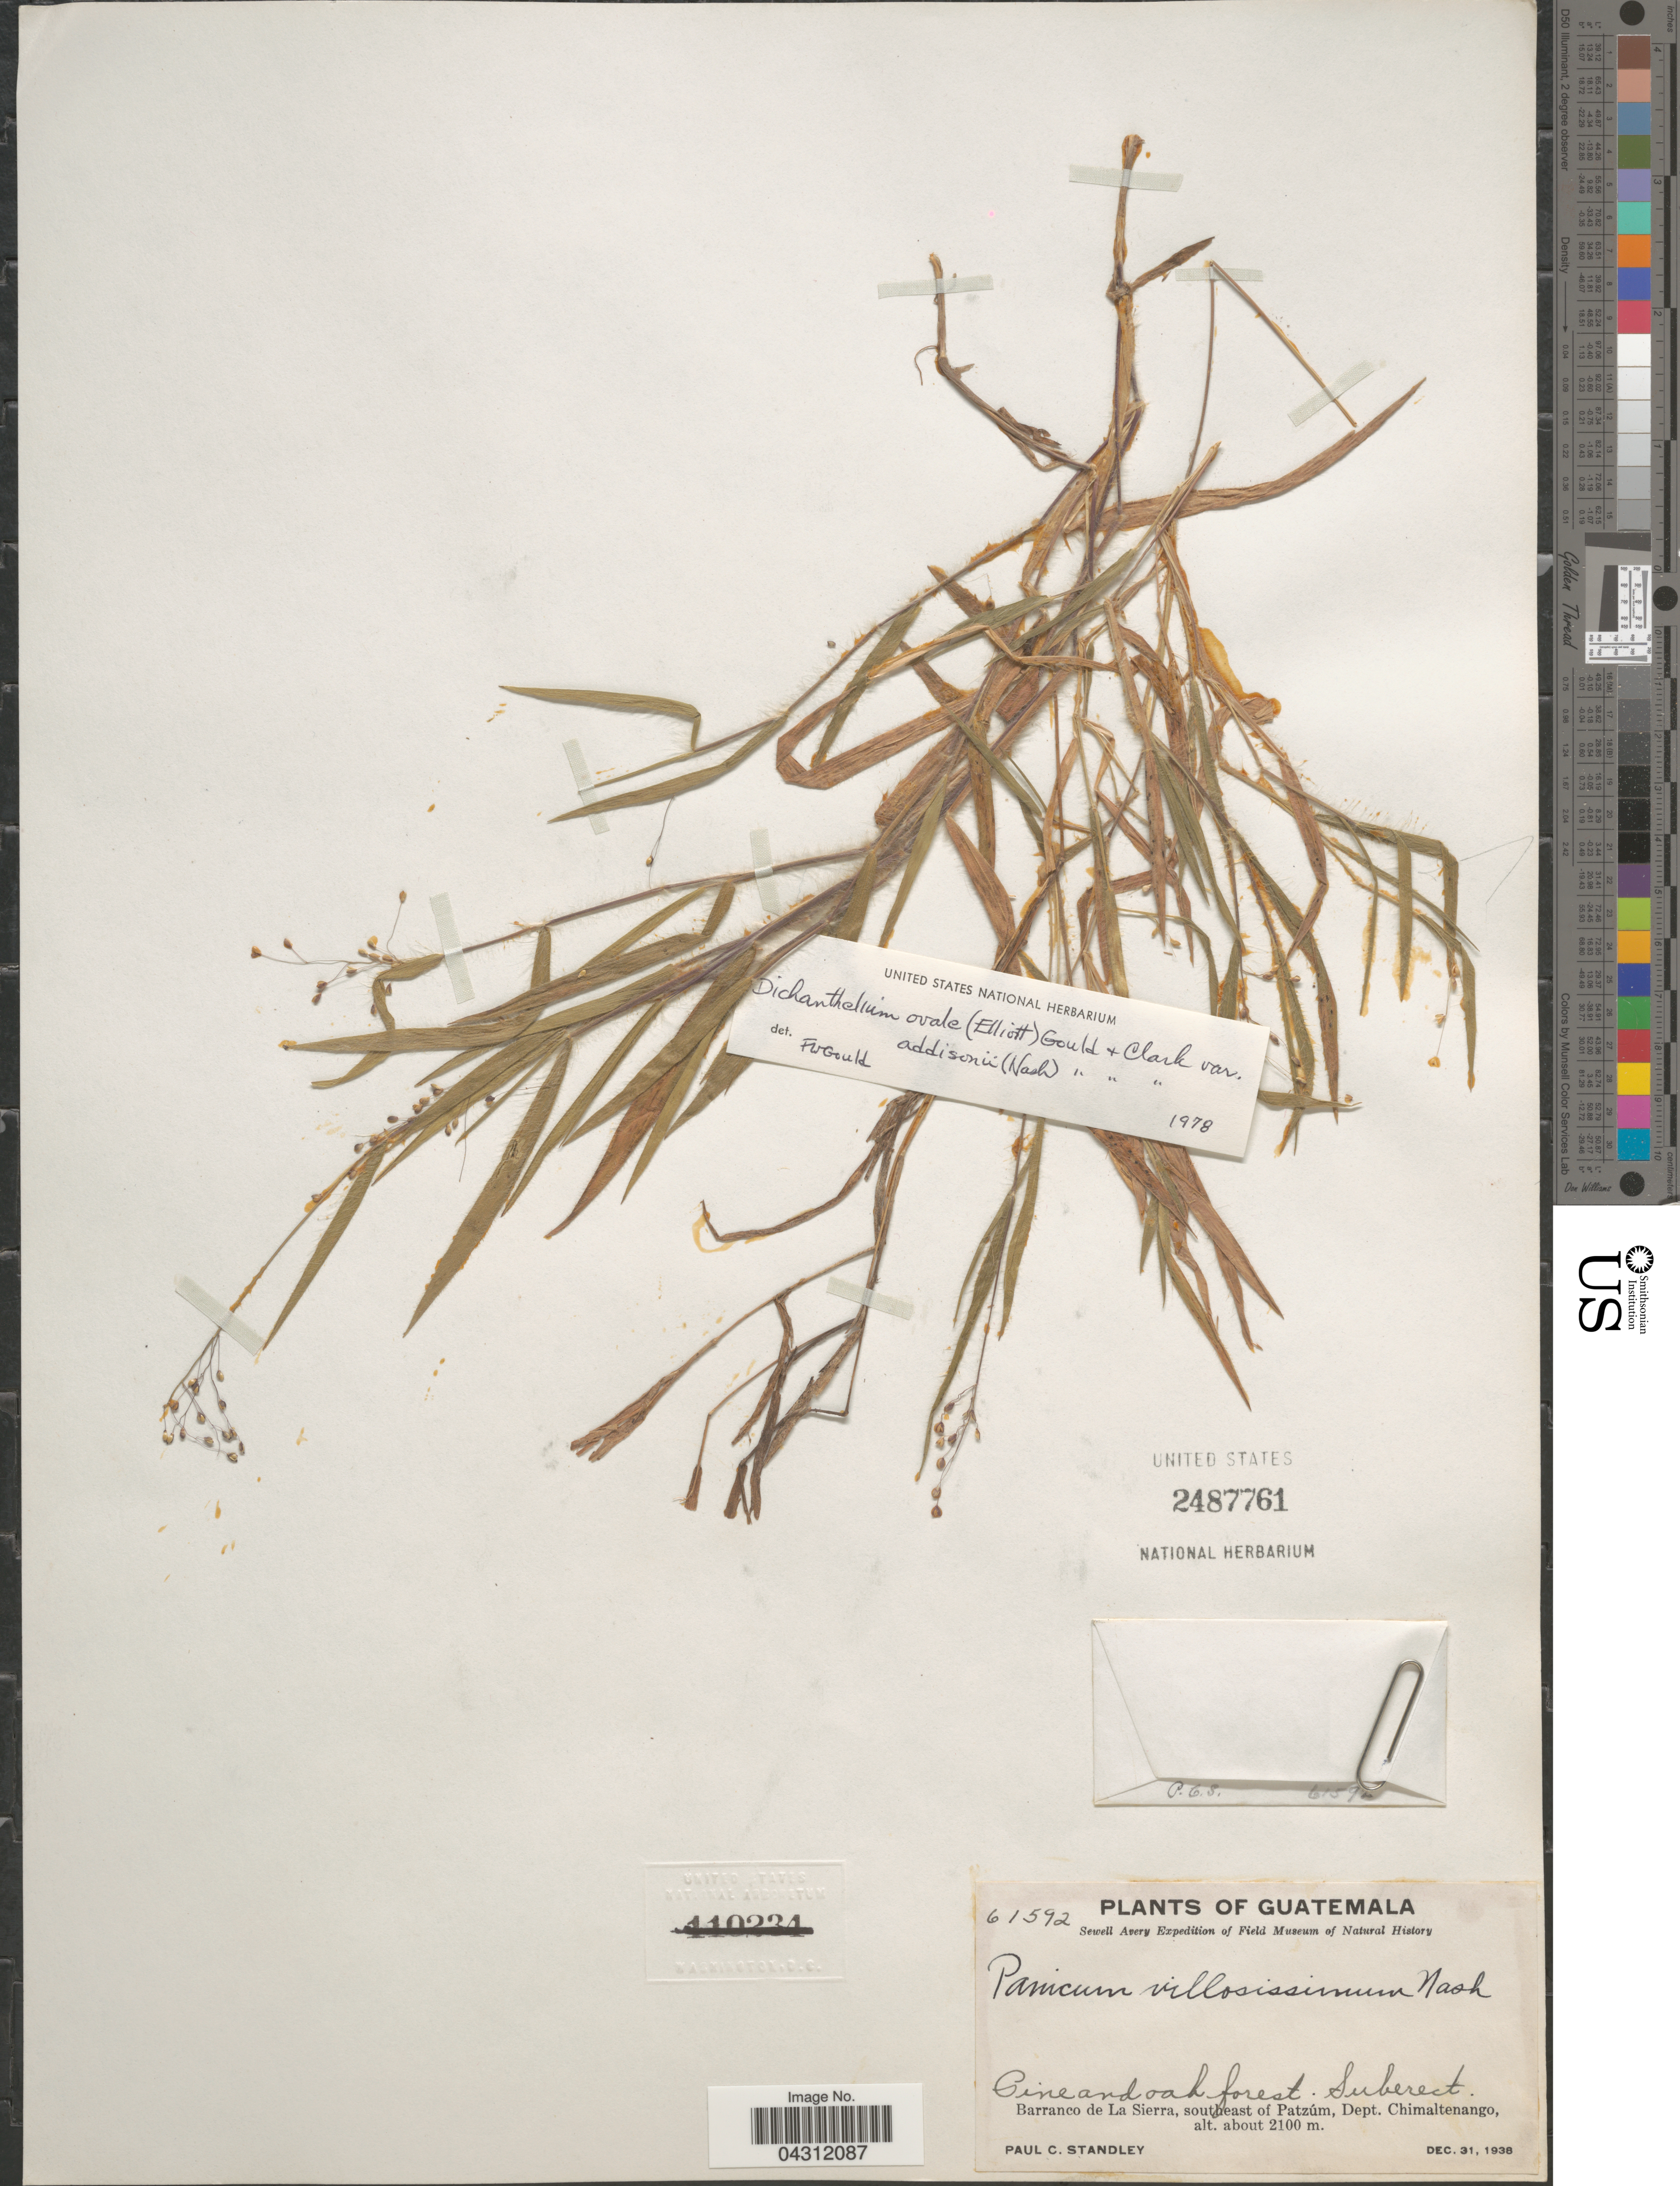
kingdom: Plantae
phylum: Tracheophyta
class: Liliopsida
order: Poales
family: Poaceae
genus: Dichanthelium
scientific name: Dichanthelium acuminatum var. acuminatum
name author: (Sw.) Gould & C.A. Clark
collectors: P. C. Standley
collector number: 61592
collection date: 1938-12-31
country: Guatemala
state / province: Chimaltenango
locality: Sewell Avery Expedition. Barranco de La Sierra, southeast of Patzúm, Dept. Chimaltenango.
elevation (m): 2100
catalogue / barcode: US 2487761